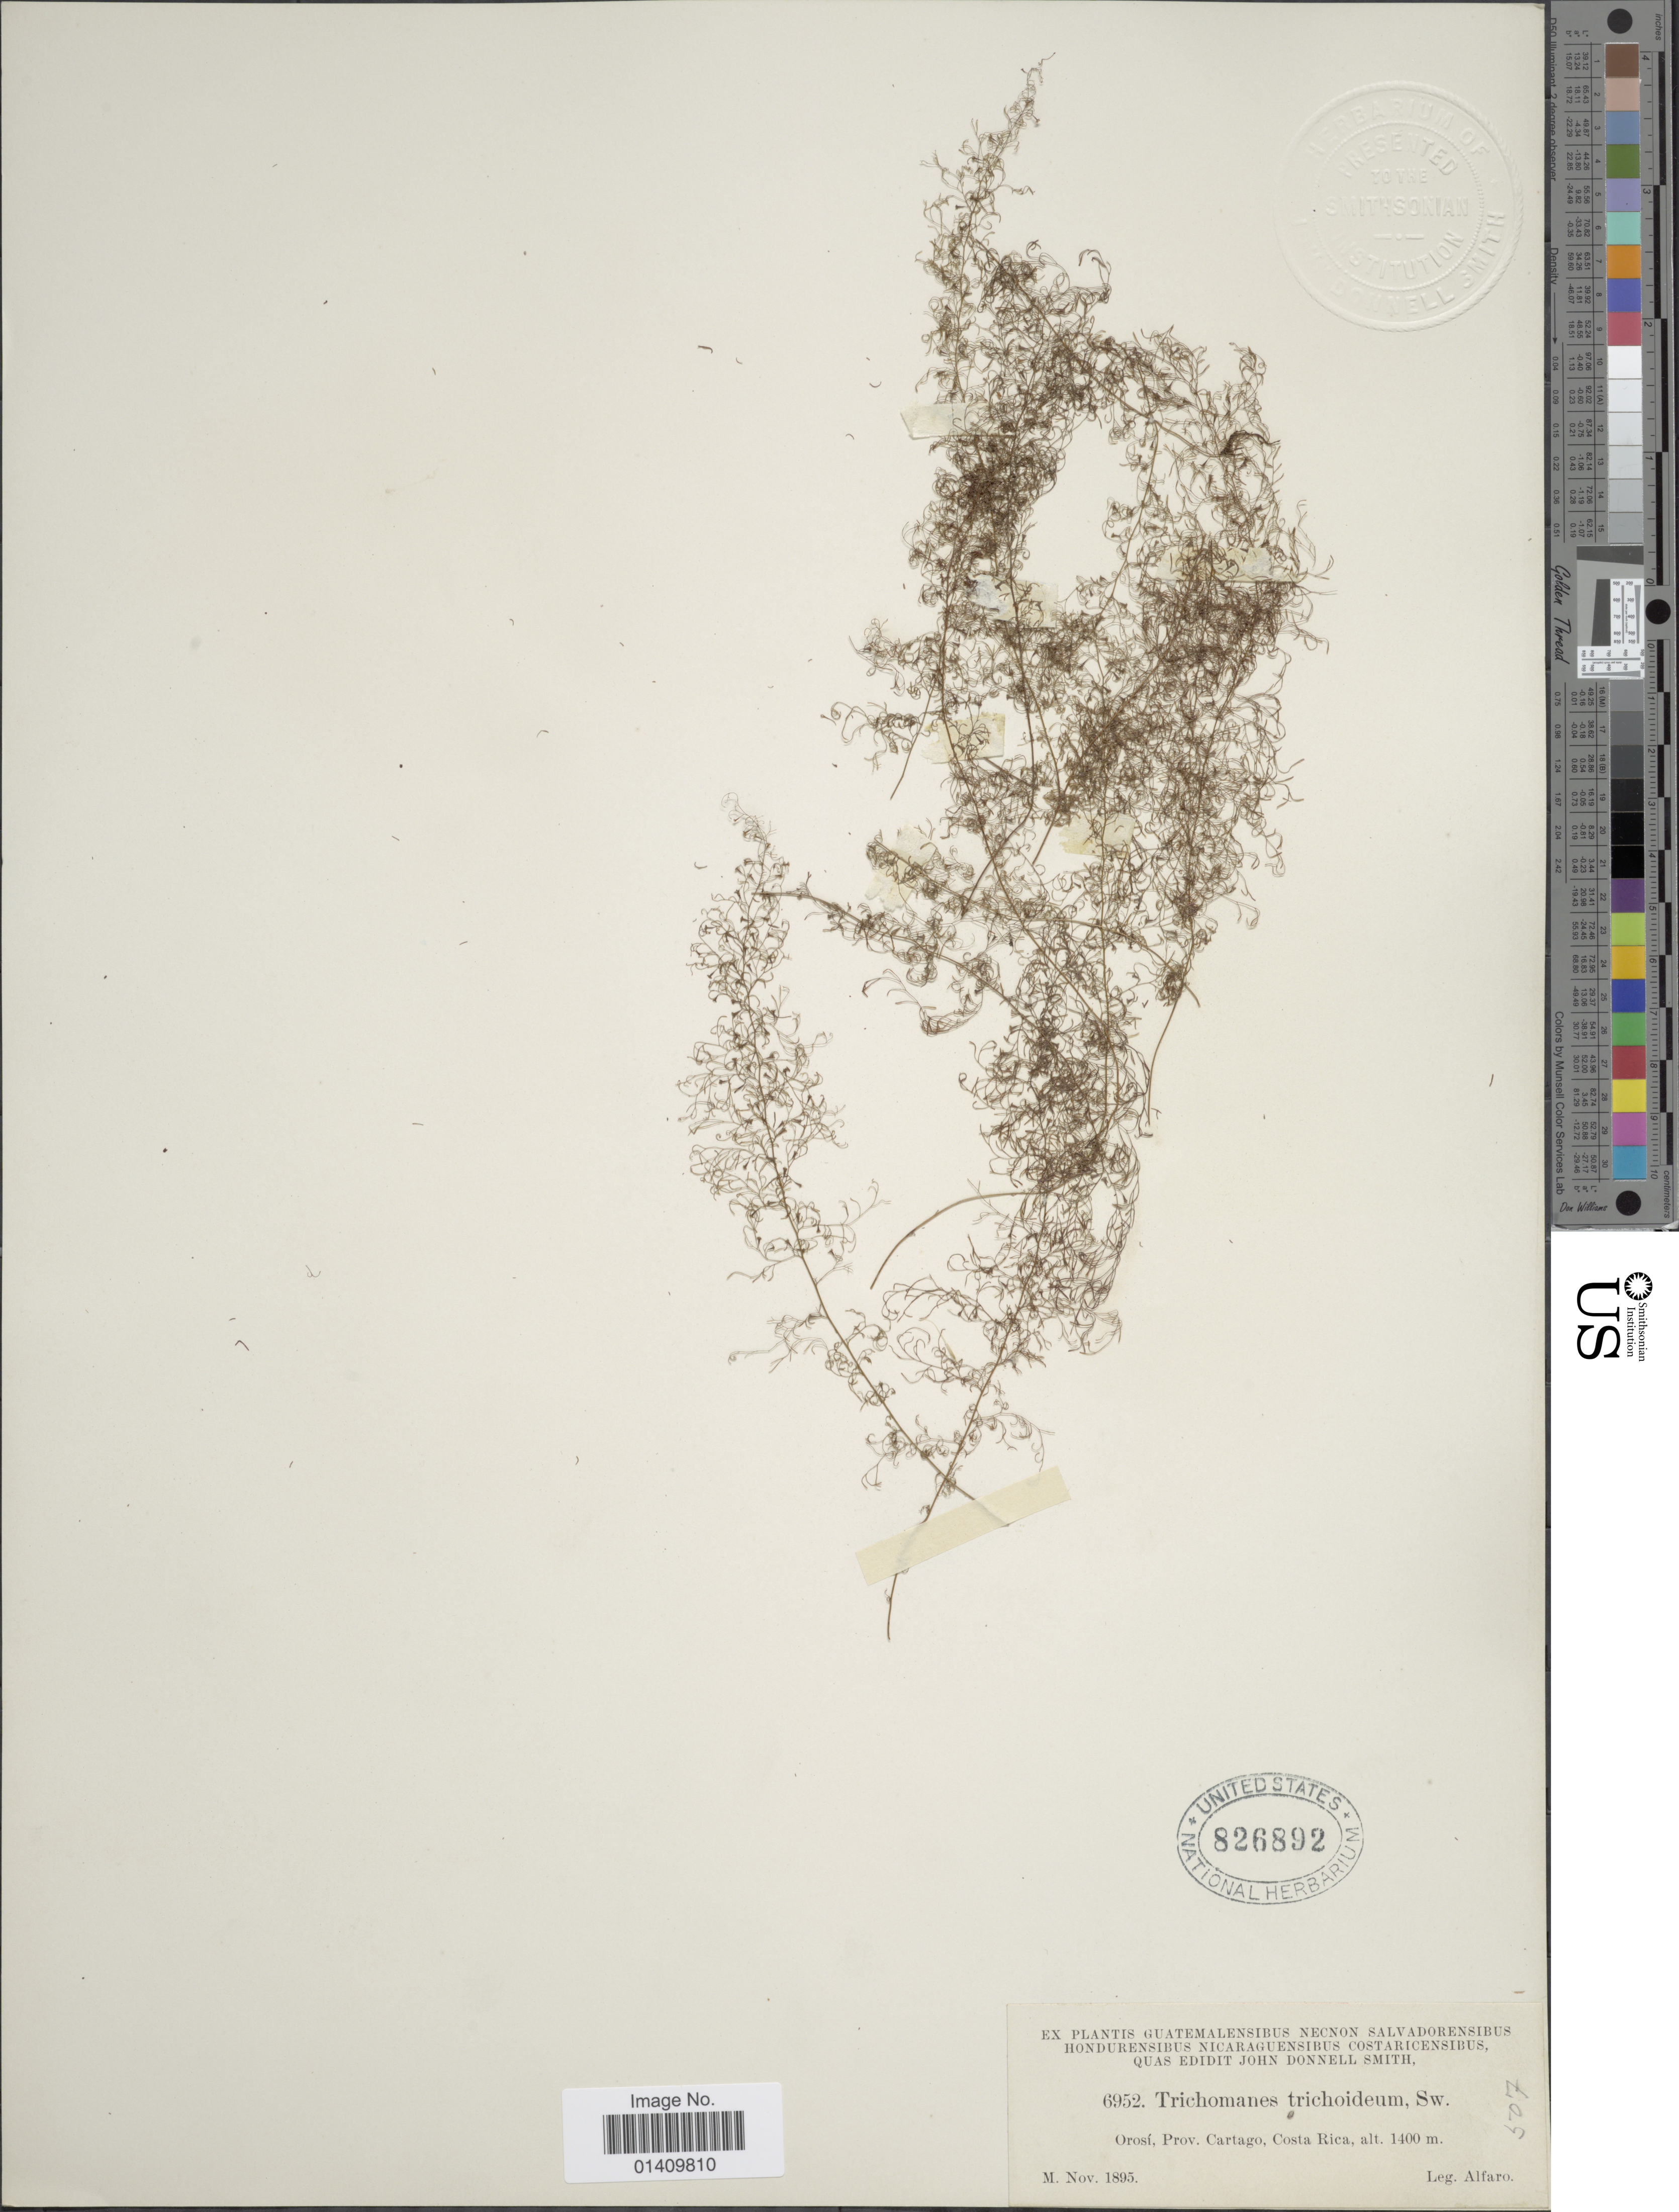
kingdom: Plantae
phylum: Tracheophyta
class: Polypodiopsida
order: Hymenophyllales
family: Hymenophyllaceae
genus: Polyphlebium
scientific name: Polyphlebium angustatum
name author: (Carmich.) Ebihara & Dubuisson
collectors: Alfaro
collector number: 6952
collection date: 1895-11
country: Costa Rica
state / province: Cartago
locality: Orosi prov. Cartago Costa Rica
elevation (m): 1400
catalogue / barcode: US 826892